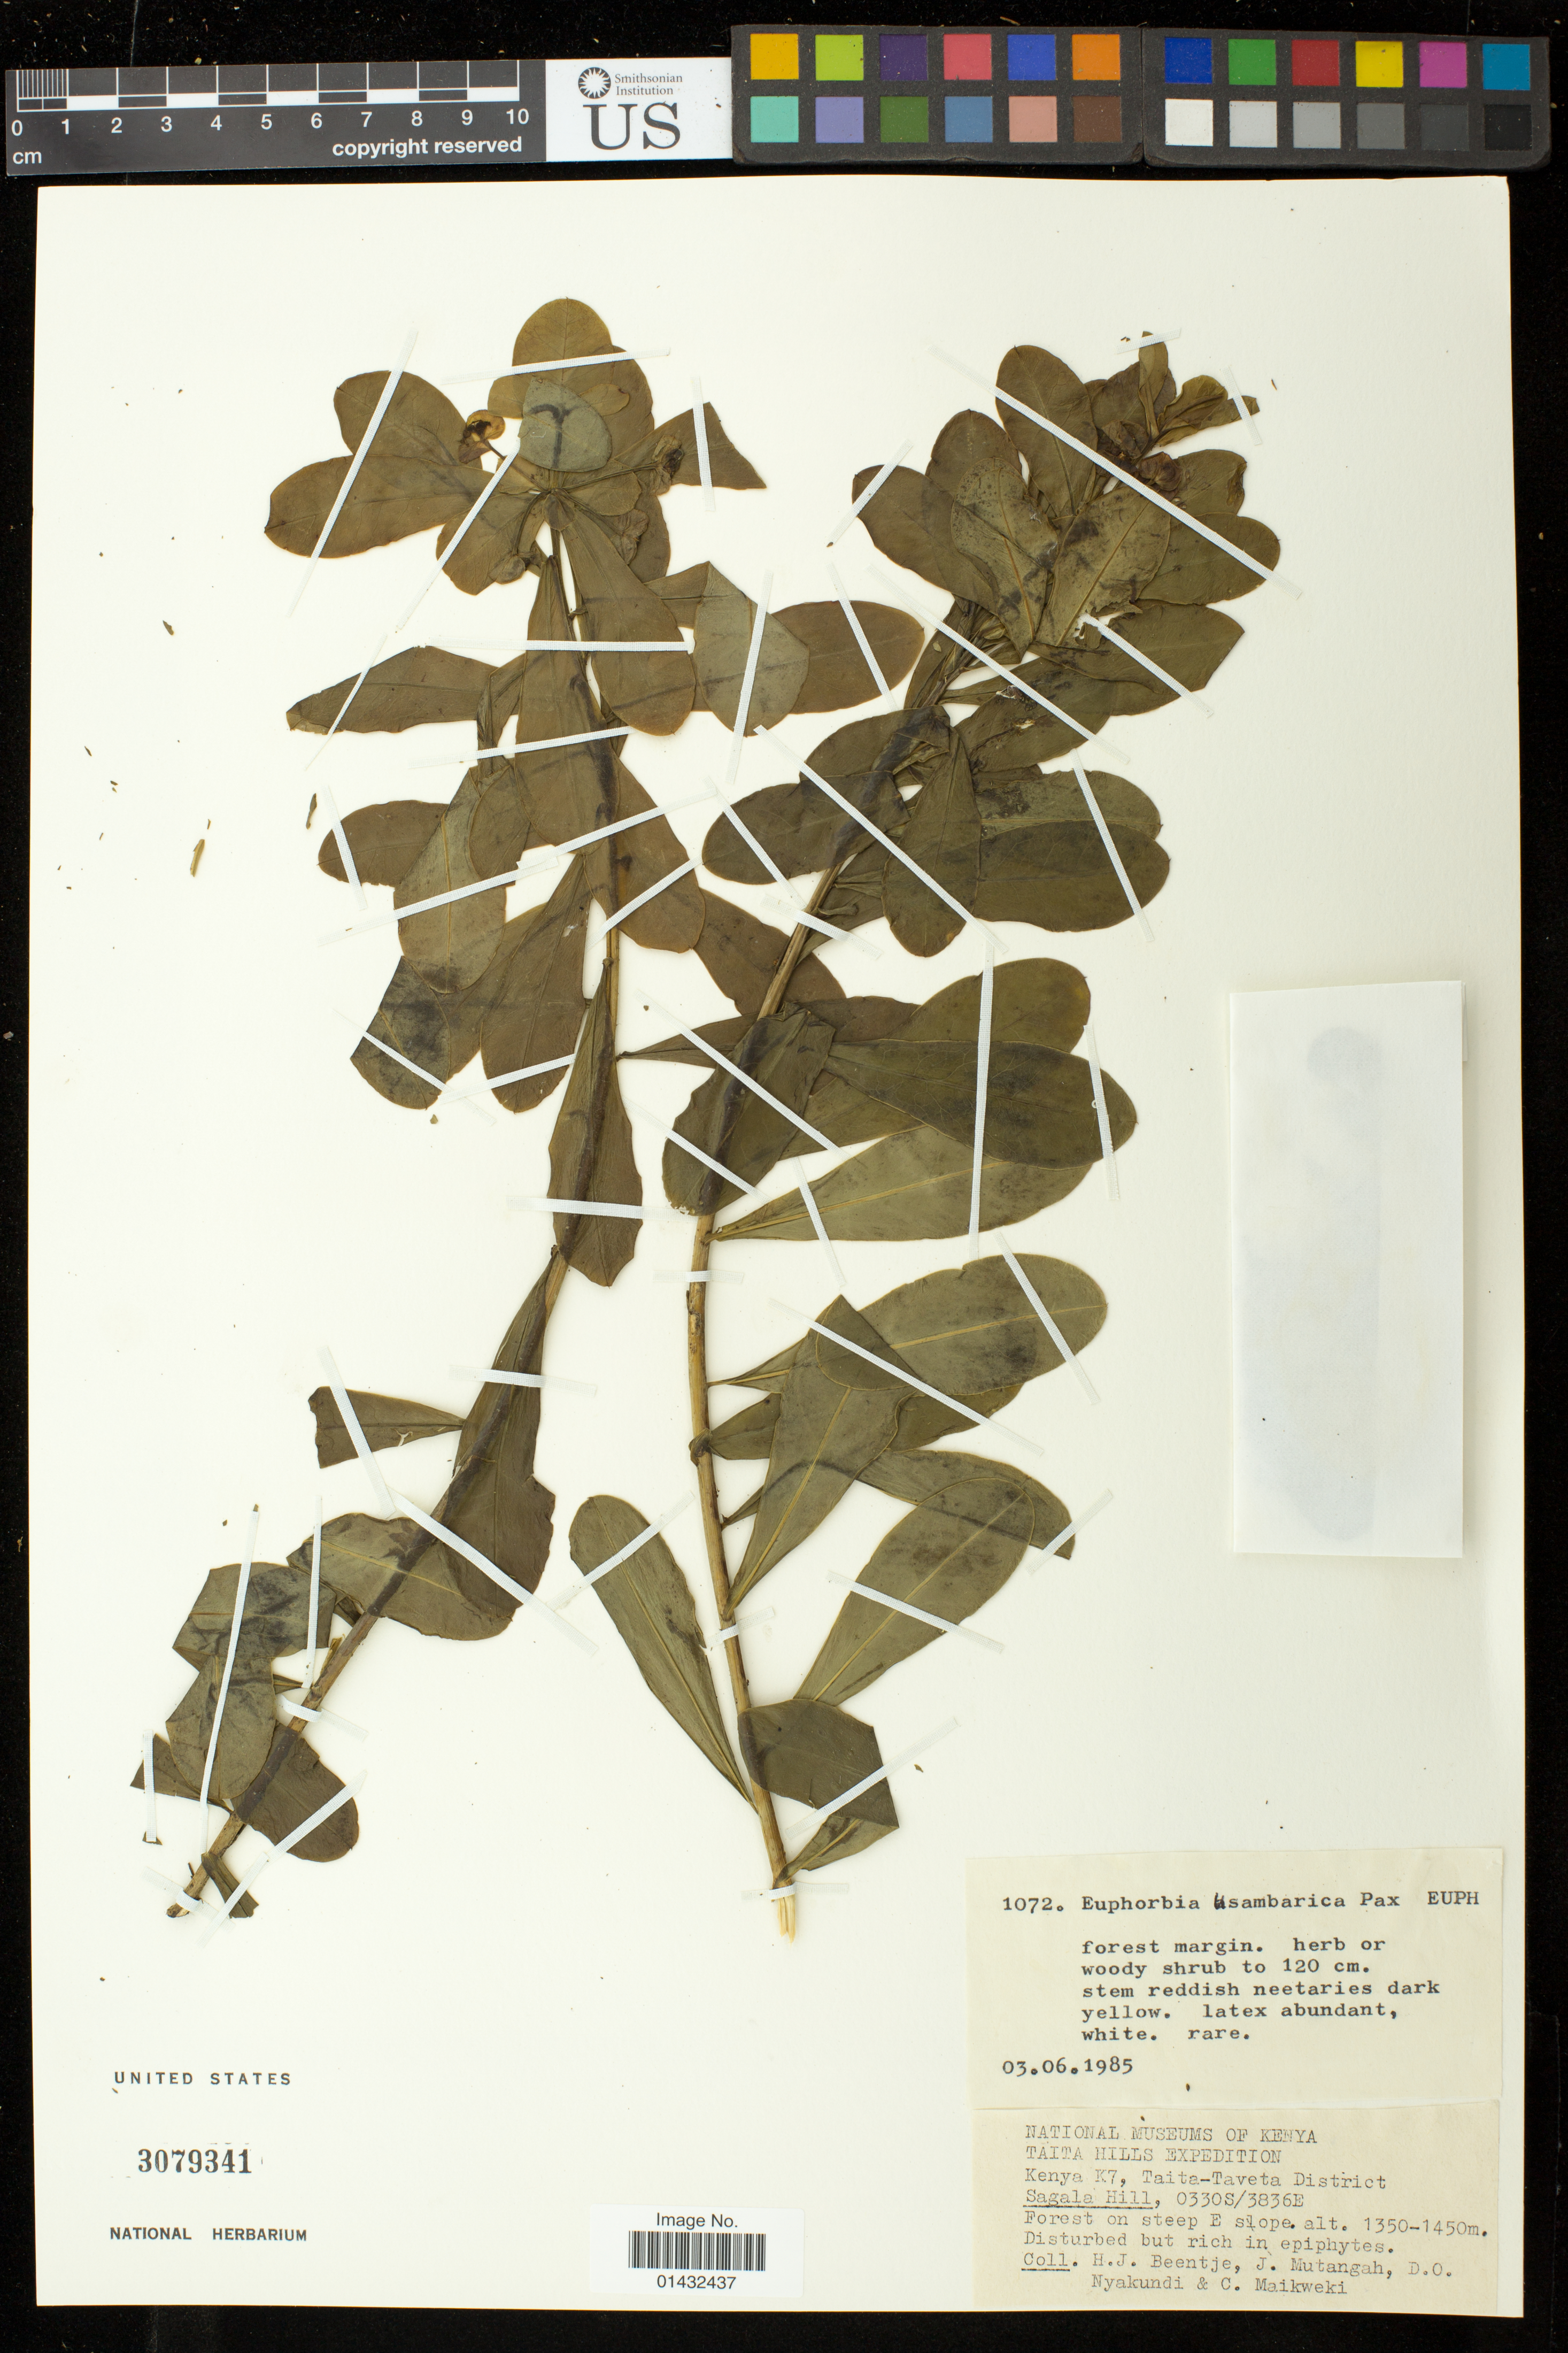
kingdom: Plantae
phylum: Tracheophyta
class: Magnoliopsida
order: Malpighiales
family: Euphorbiaceae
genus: Euphorbia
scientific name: Euphorbia usambarica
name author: Pax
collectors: H. J. Beentje, J. Mutangah, D. Nyakundi & C. Maikweki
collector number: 1072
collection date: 1985-03-06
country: Kenya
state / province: Taita Taveta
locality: Sagala Hill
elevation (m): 1350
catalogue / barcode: US 3079341